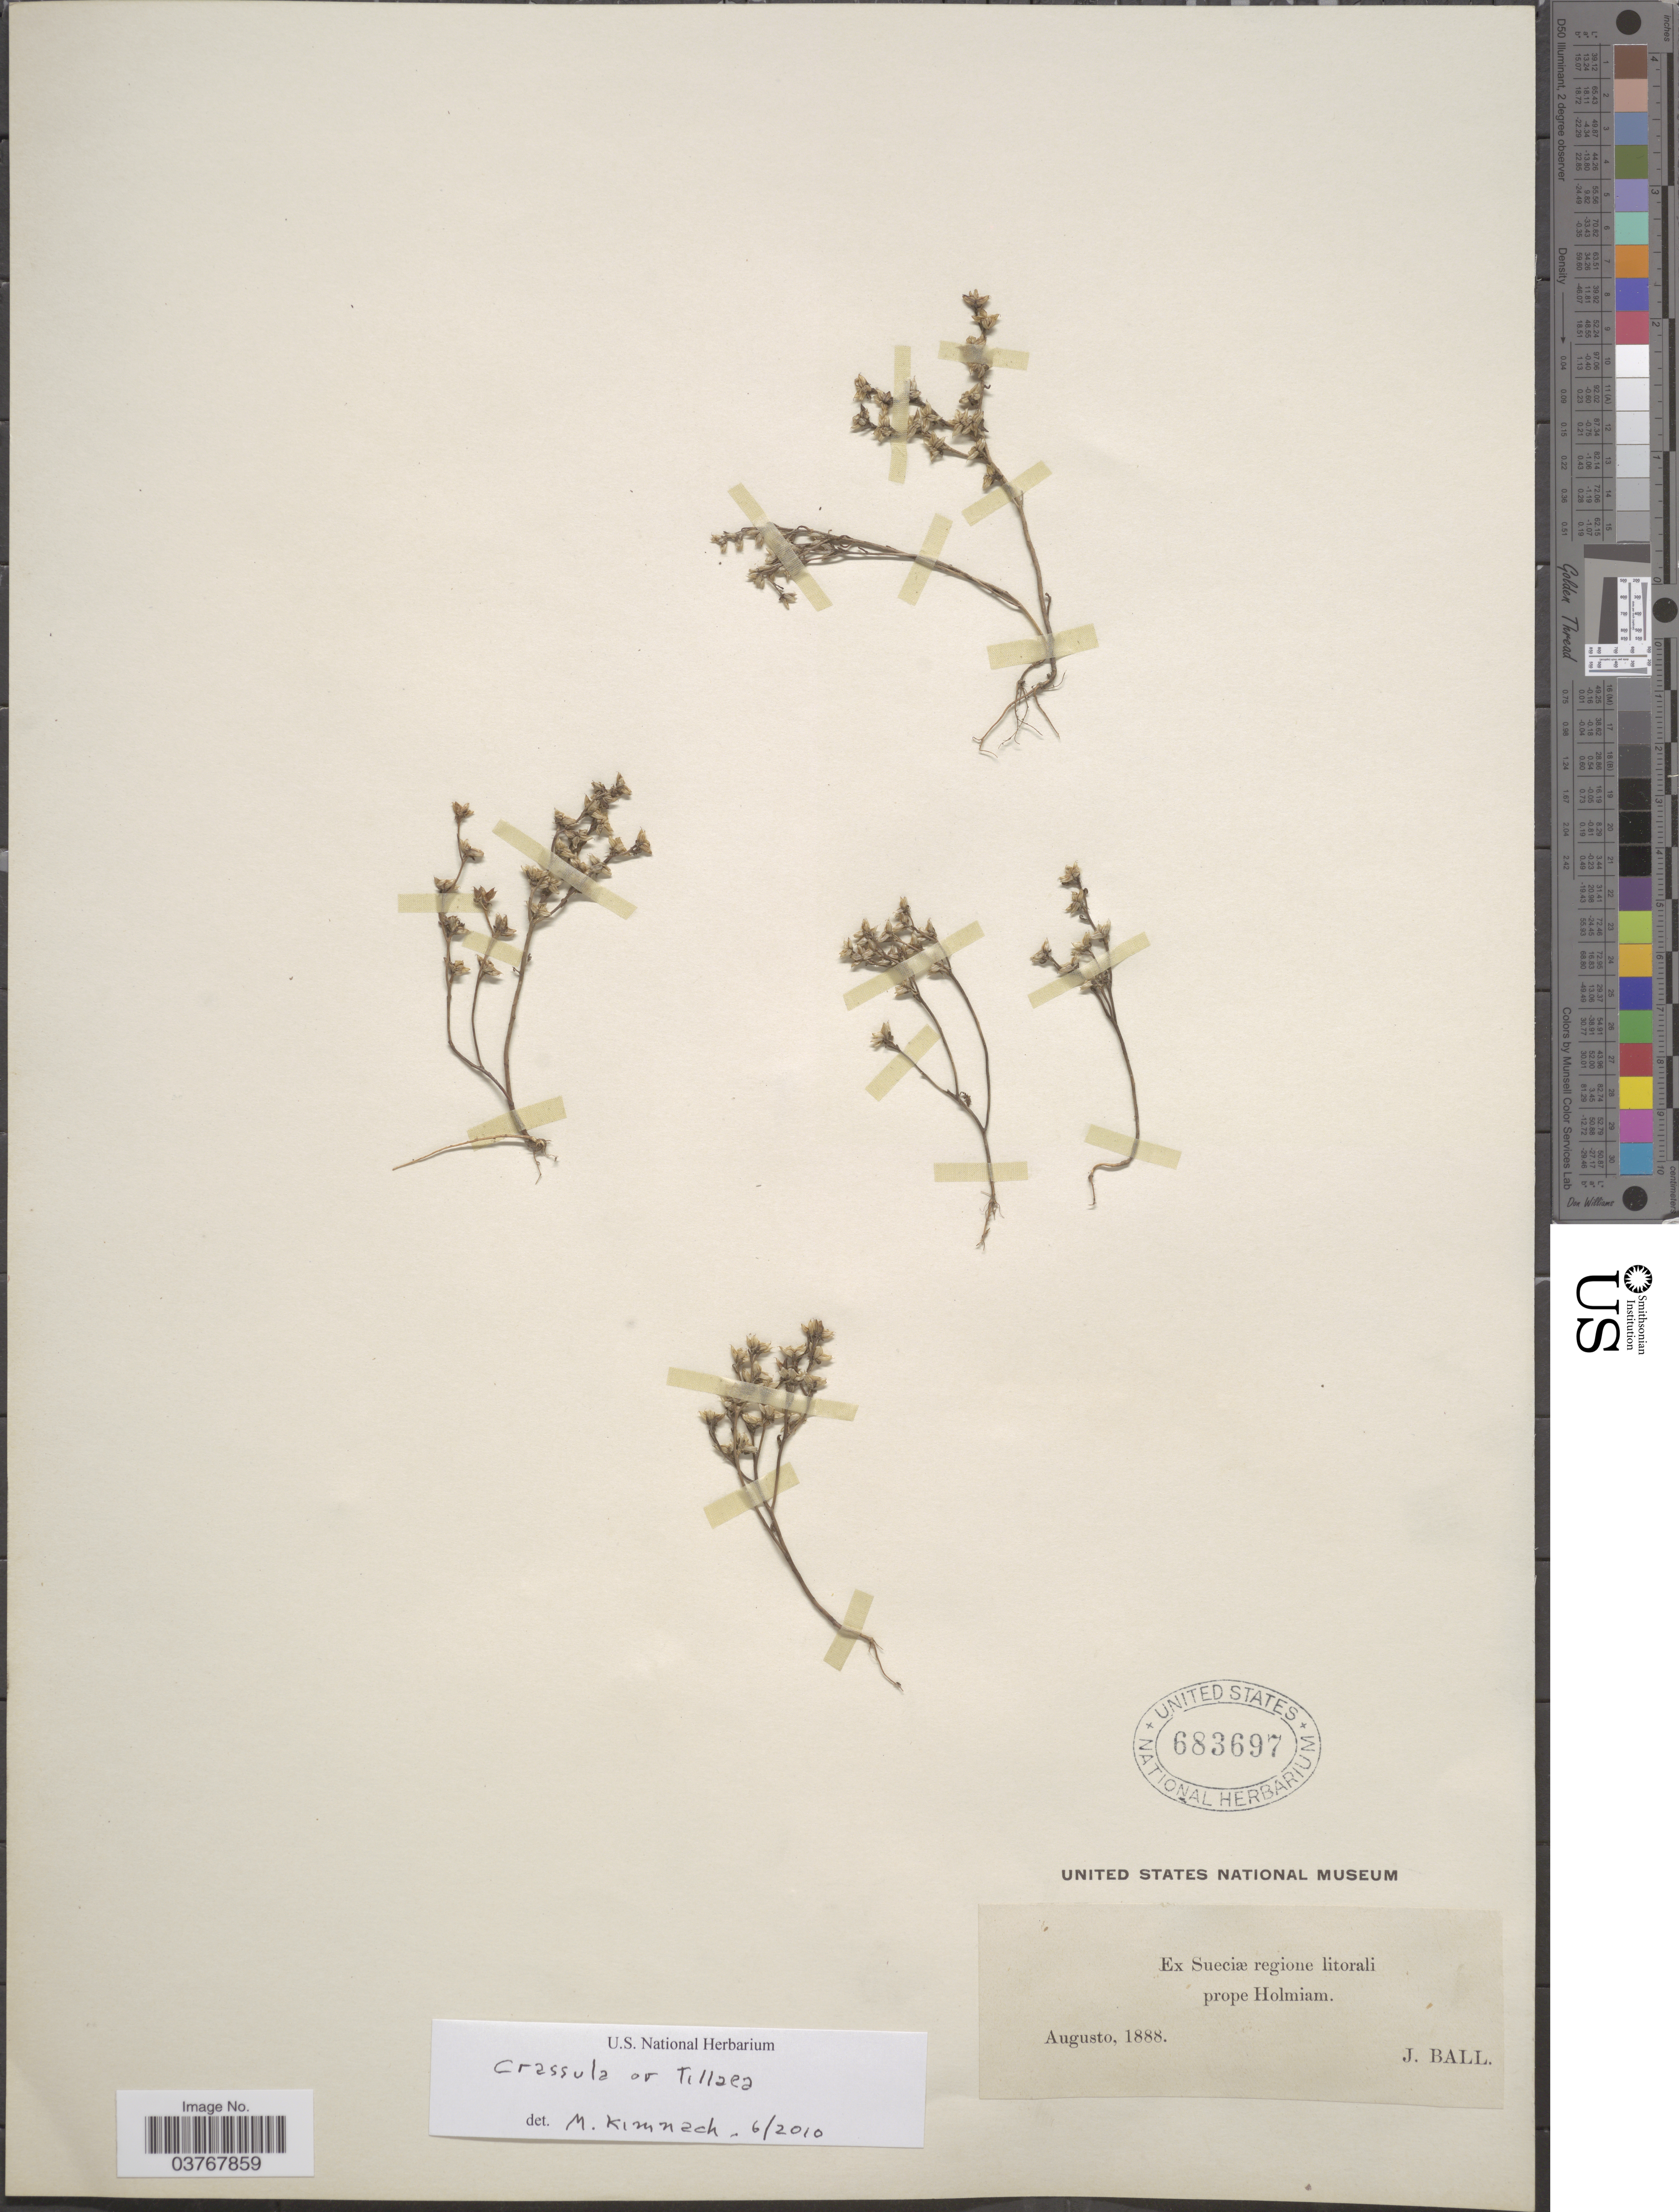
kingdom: Plantae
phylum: Tracheophyta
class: Magnoliopsida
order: Saxifragales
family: Crassulaceae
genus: Sedum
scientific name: Sedum sp.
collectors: J. Ball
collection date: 1888-08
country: Sweden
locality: Ex Sueciæ regione litorali prope Holmiam.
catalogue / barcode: US 683697